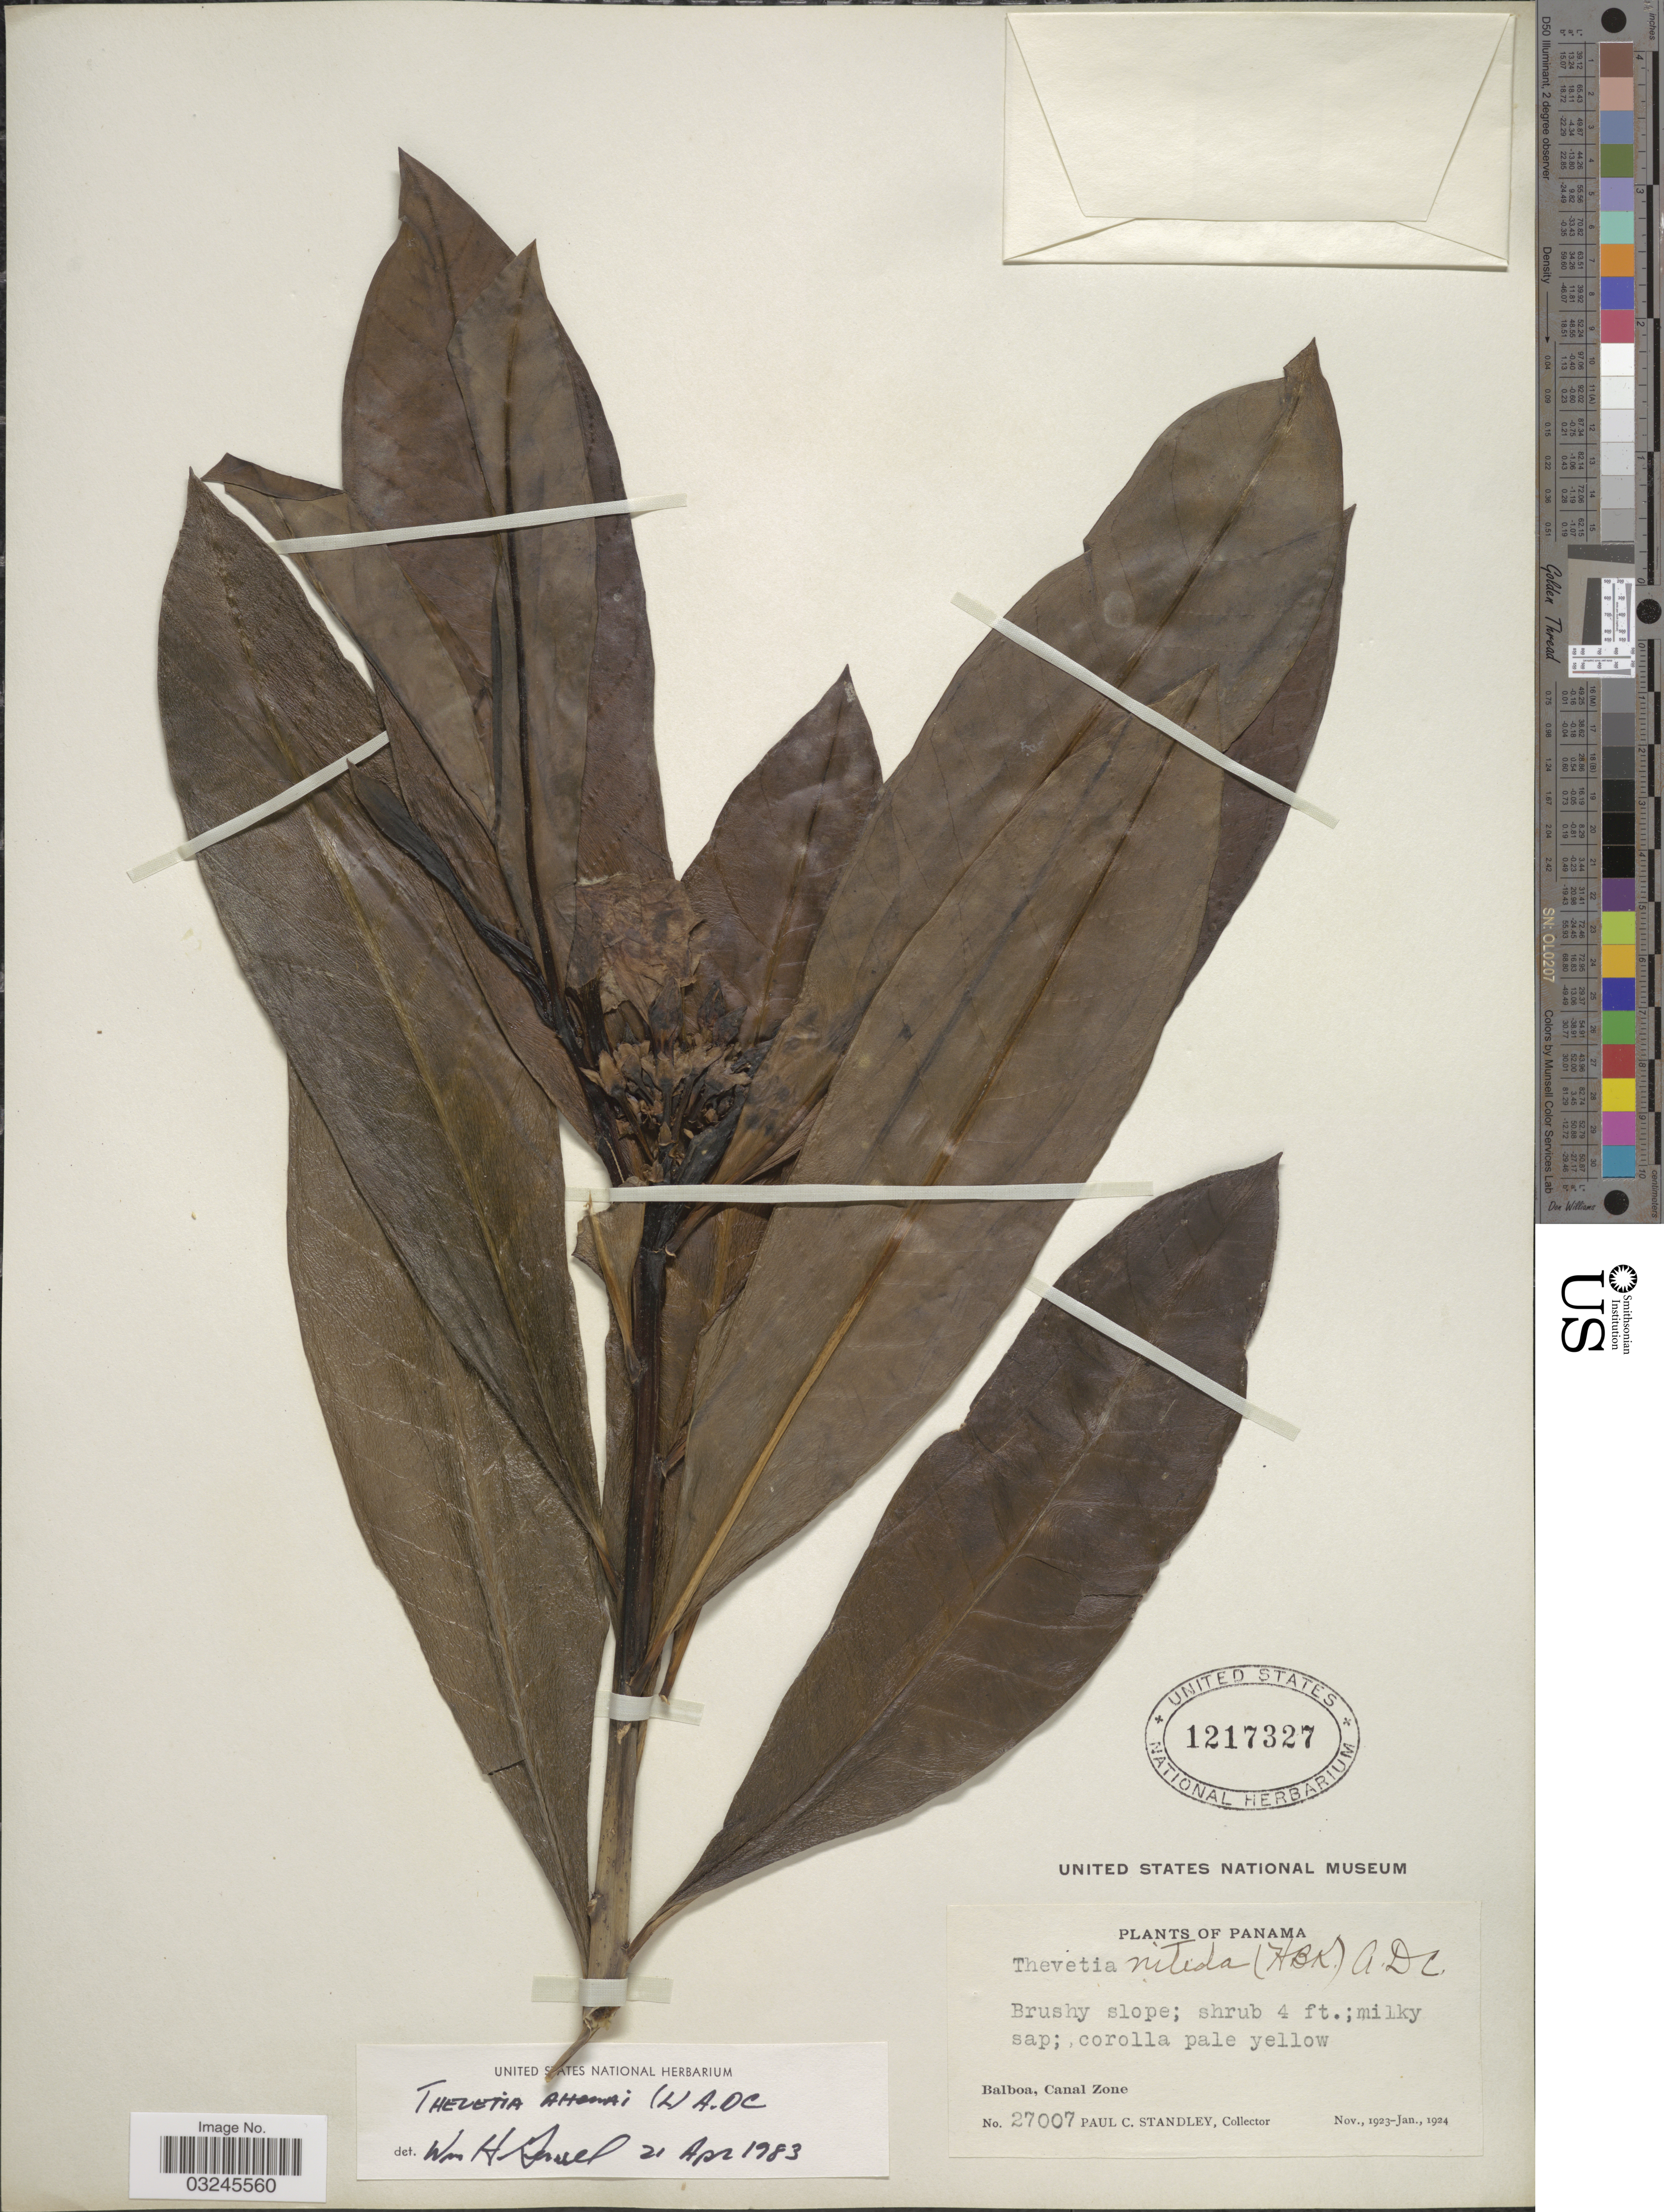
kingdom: Plantae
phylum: Tracheophyta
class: Magnoliopsida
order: Gentianales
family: Apocynaceae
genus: Thevetia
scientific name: Thevetia ahouai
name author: (L.) A. DC.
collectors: P. C. Standley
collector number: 27007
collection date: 1923-11/1924-01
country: Panama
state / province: Colón / Panamá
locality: Balboa, Canal Zone.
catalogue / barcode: US 1217327